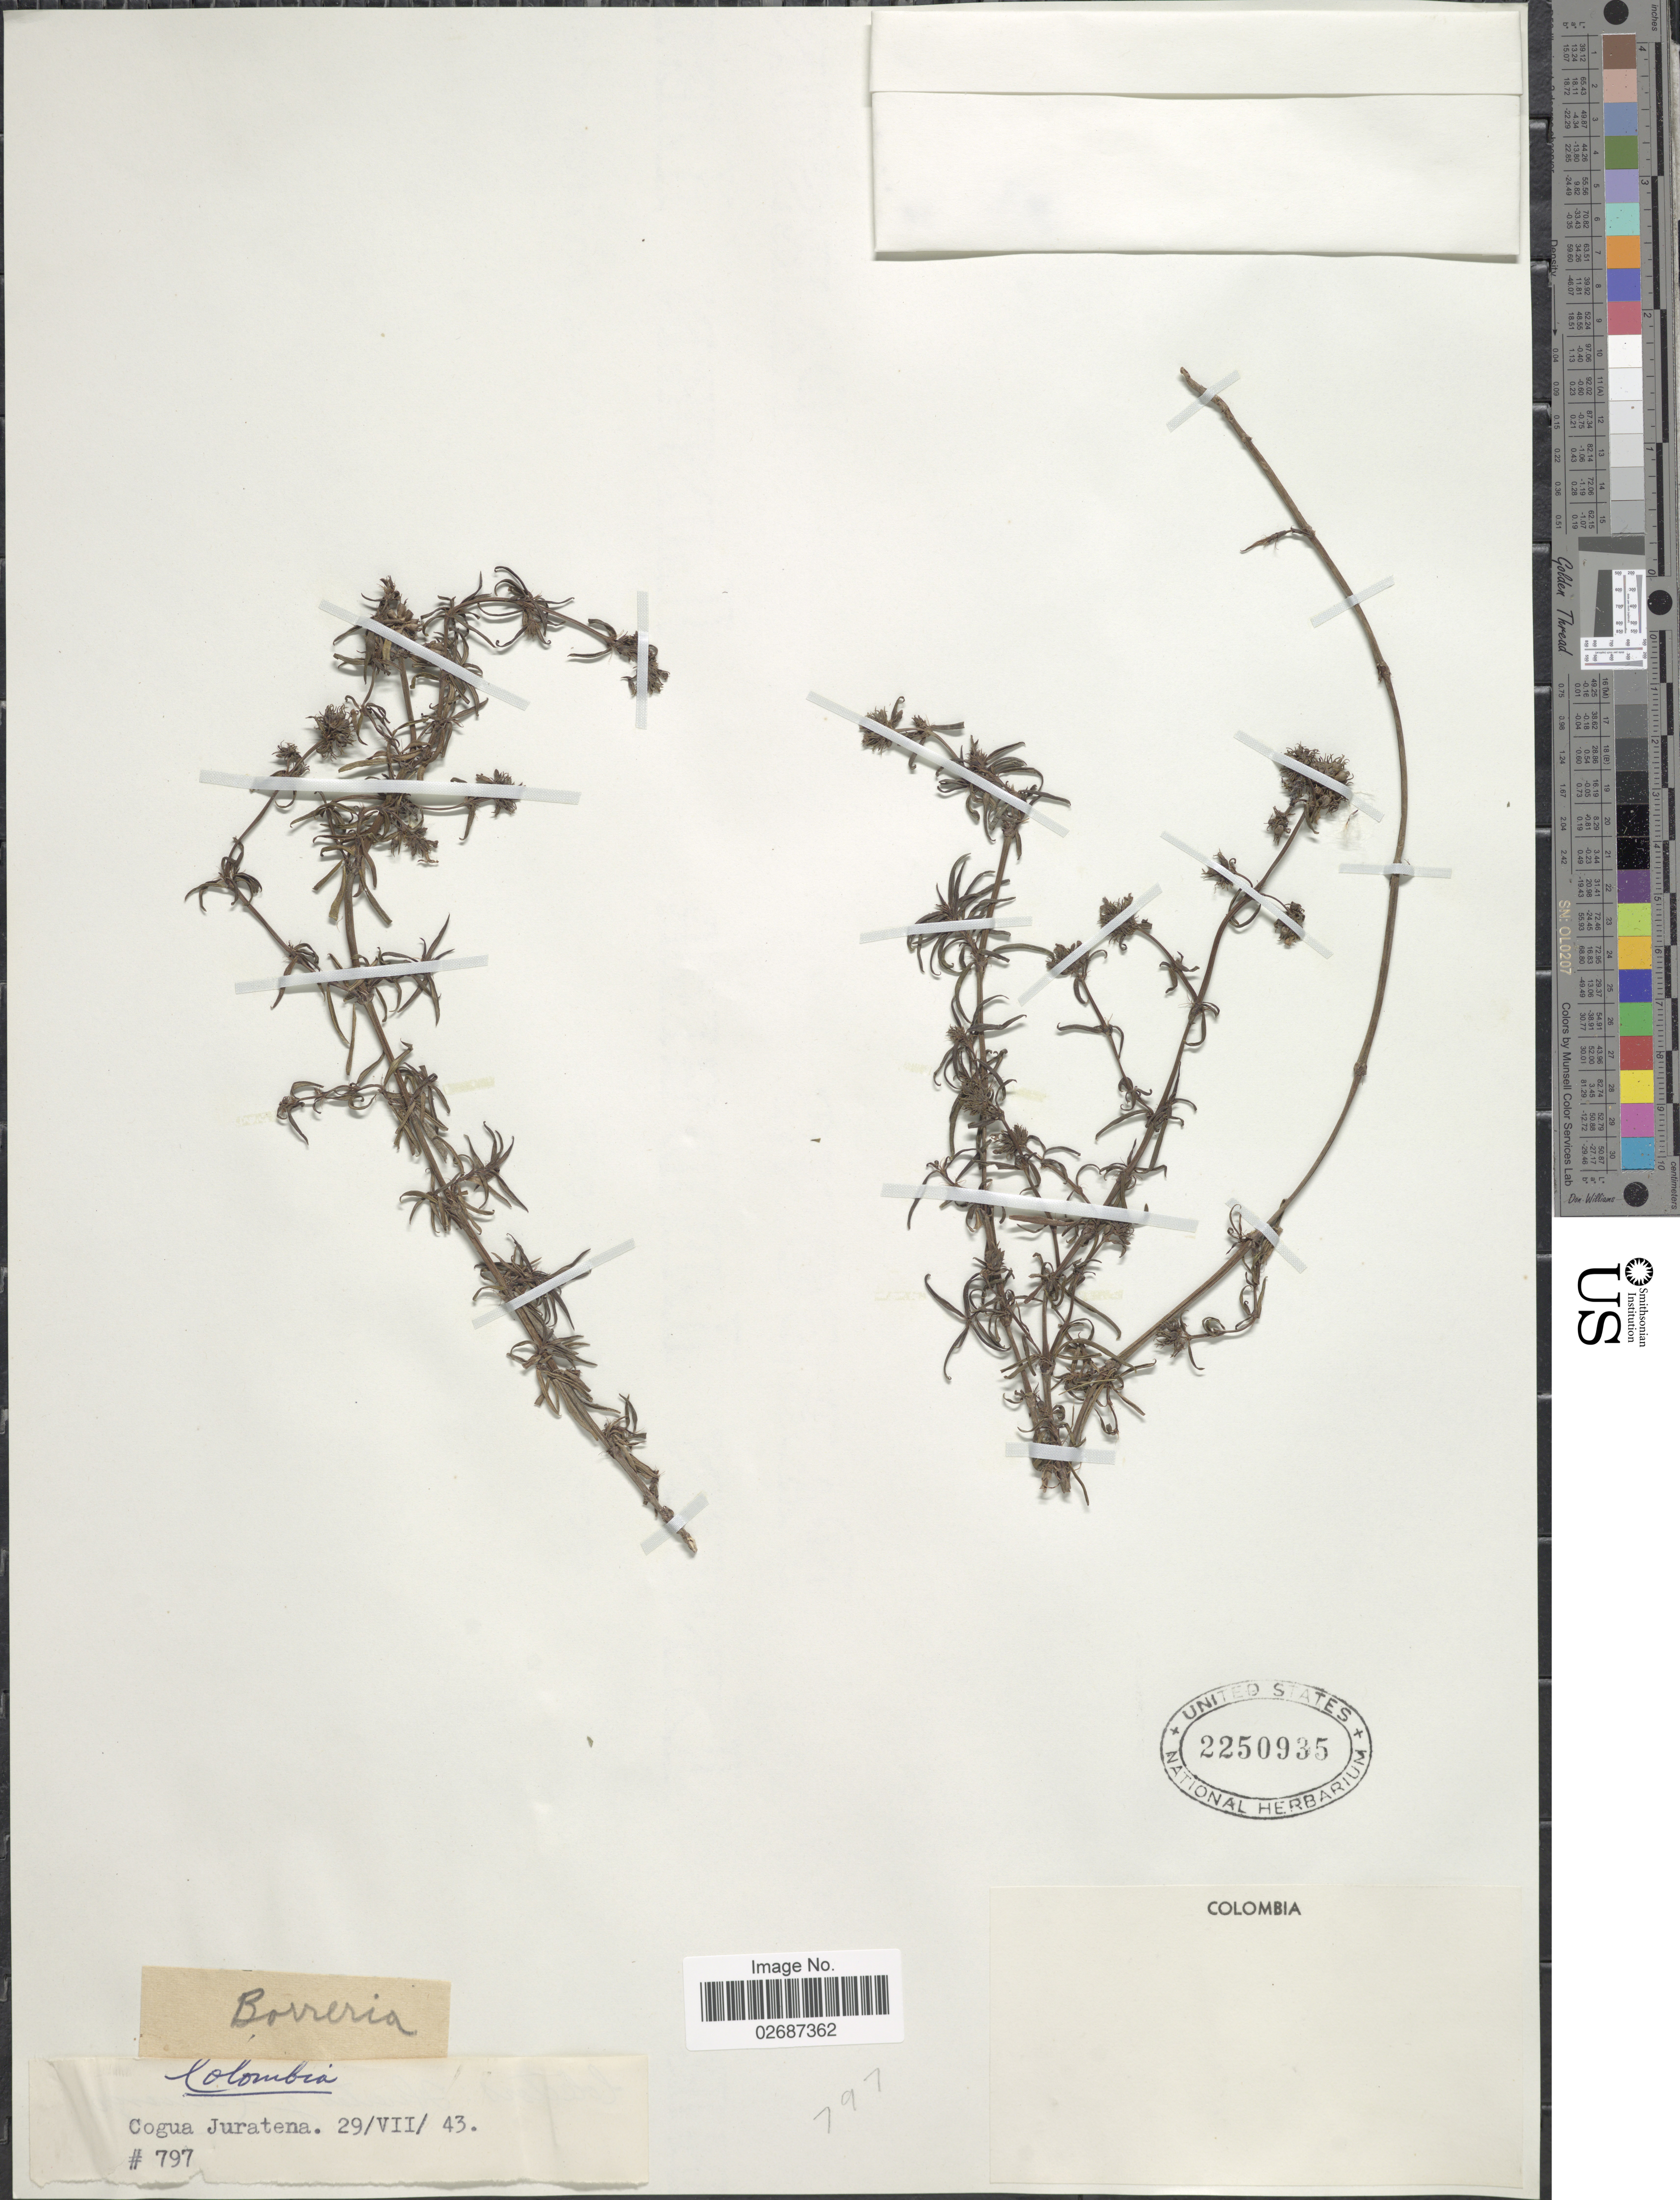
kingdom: Plantae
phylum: Tracheophyta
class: Magnoliopsida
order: Gentianales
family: Rubiaceae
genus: Borreria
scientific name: Borreria sp.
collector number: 797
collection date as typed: Transcribed d/m/y: 29/7/43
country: Colombia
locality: Cogua Juratena [unsure placement]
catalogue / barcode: US 2250935